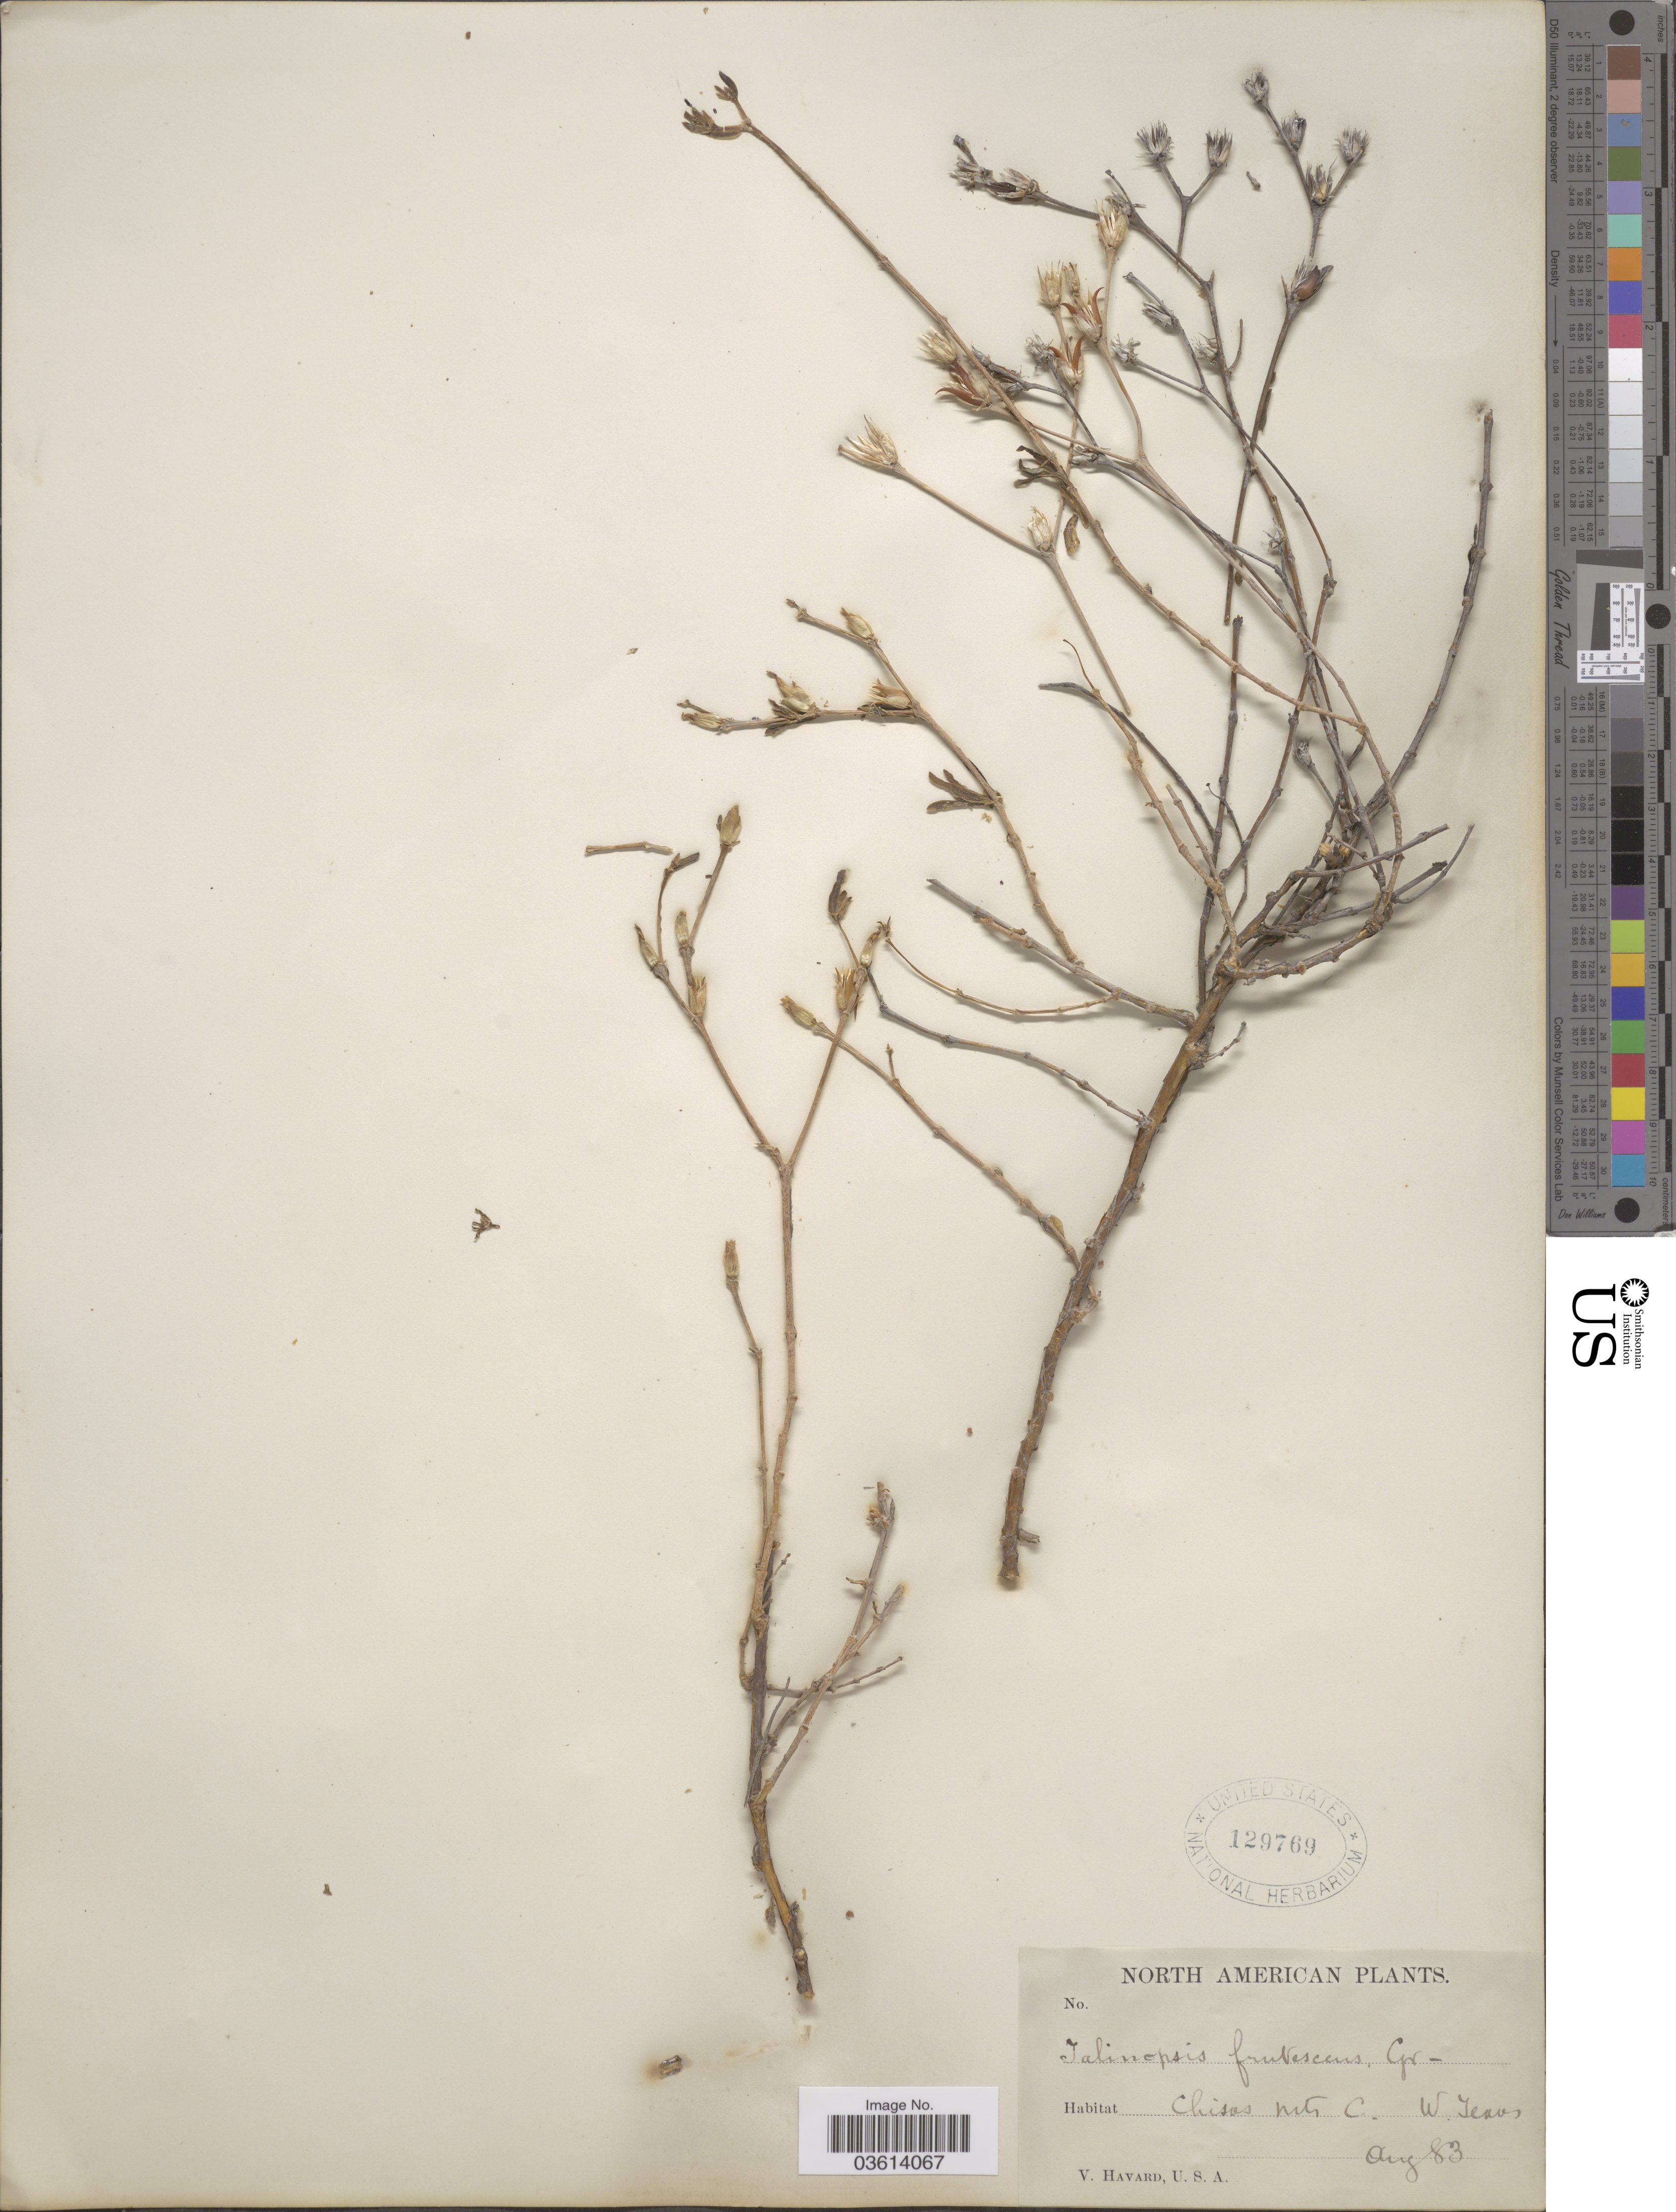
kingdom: Plantae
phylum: Tracheophyta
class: Magnoliopsida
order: Caryophyllales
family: Anacampserotaceae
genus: Talinopsis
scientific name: Talinopsis frutescens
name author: A. Gray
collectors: V. Havard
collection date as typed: Transcribed d/m/y: /8/83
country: United States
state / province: Texas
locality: Chisos Mts C. W. Texas.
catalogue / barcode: US 129769